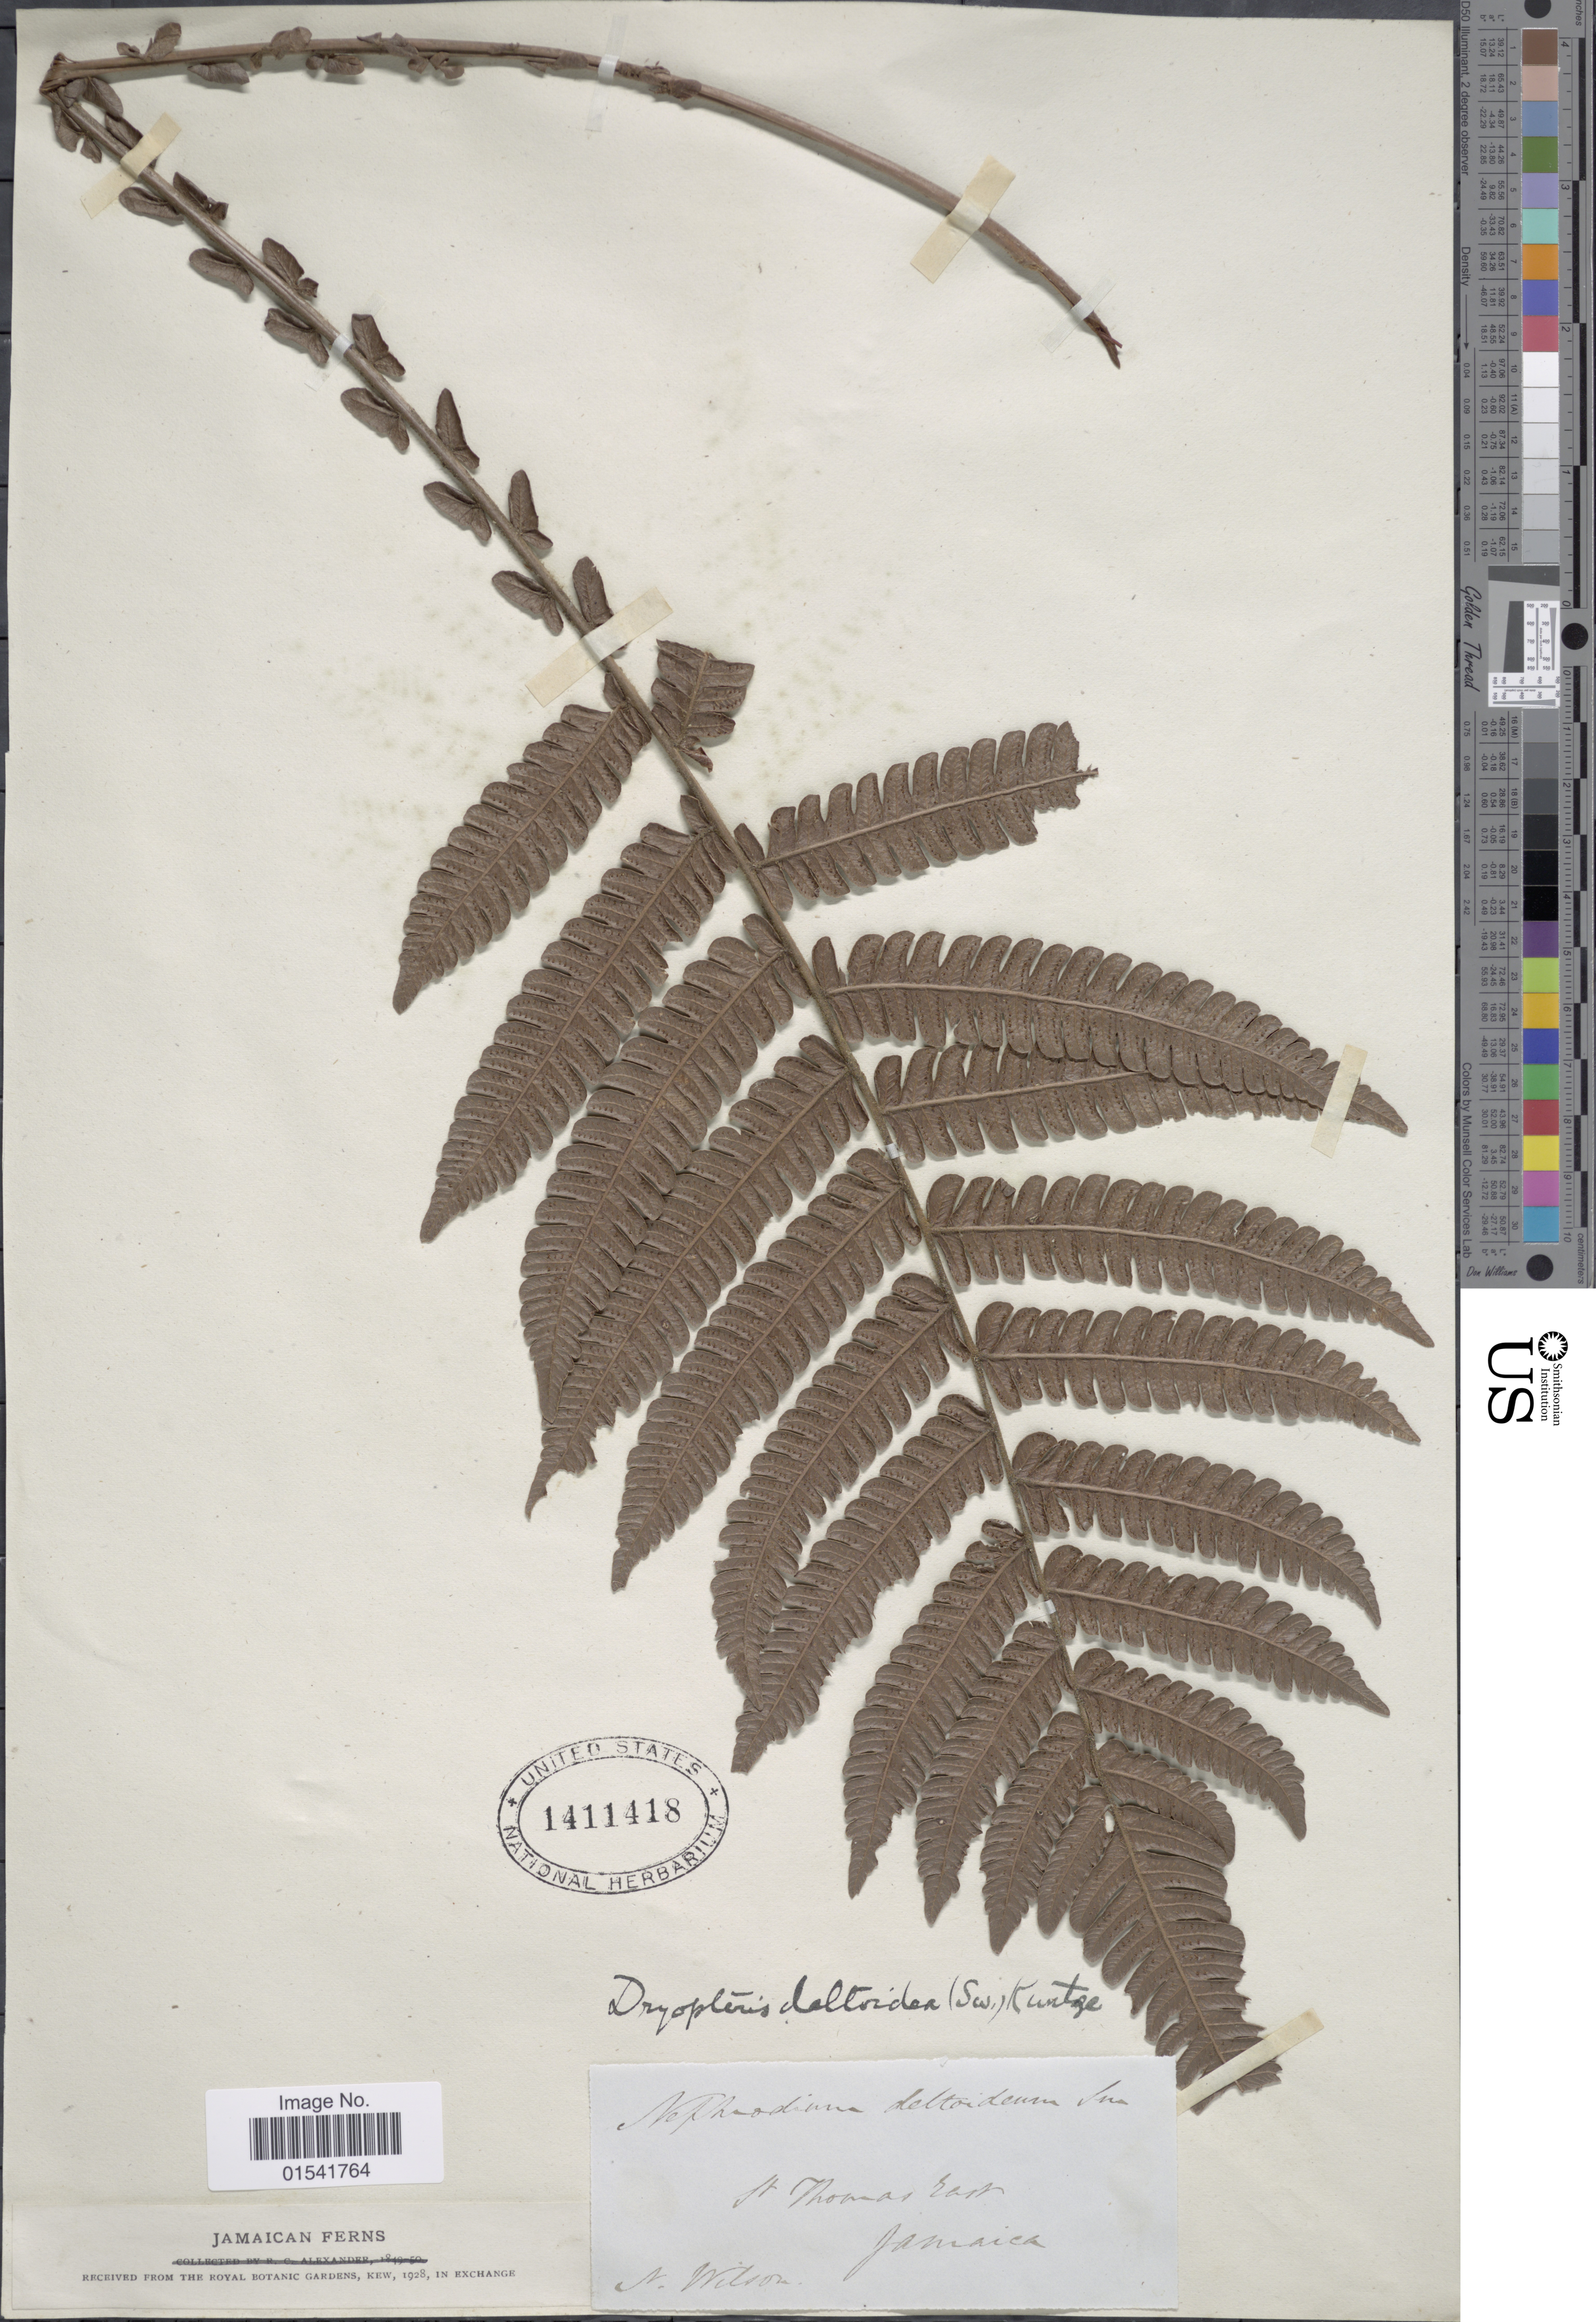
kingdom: Plantae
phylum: Tracheophyta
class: Polypodiopsida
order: Polypodiales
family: Thelypteridaceae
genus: Steiropteris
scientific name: Steiropteris deltoidea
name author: (Sw.) Pic. Serm.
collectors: N. Wilson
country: Jamaica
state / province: Saint Thomas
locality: St. Thomas East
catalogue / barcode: US 1411418